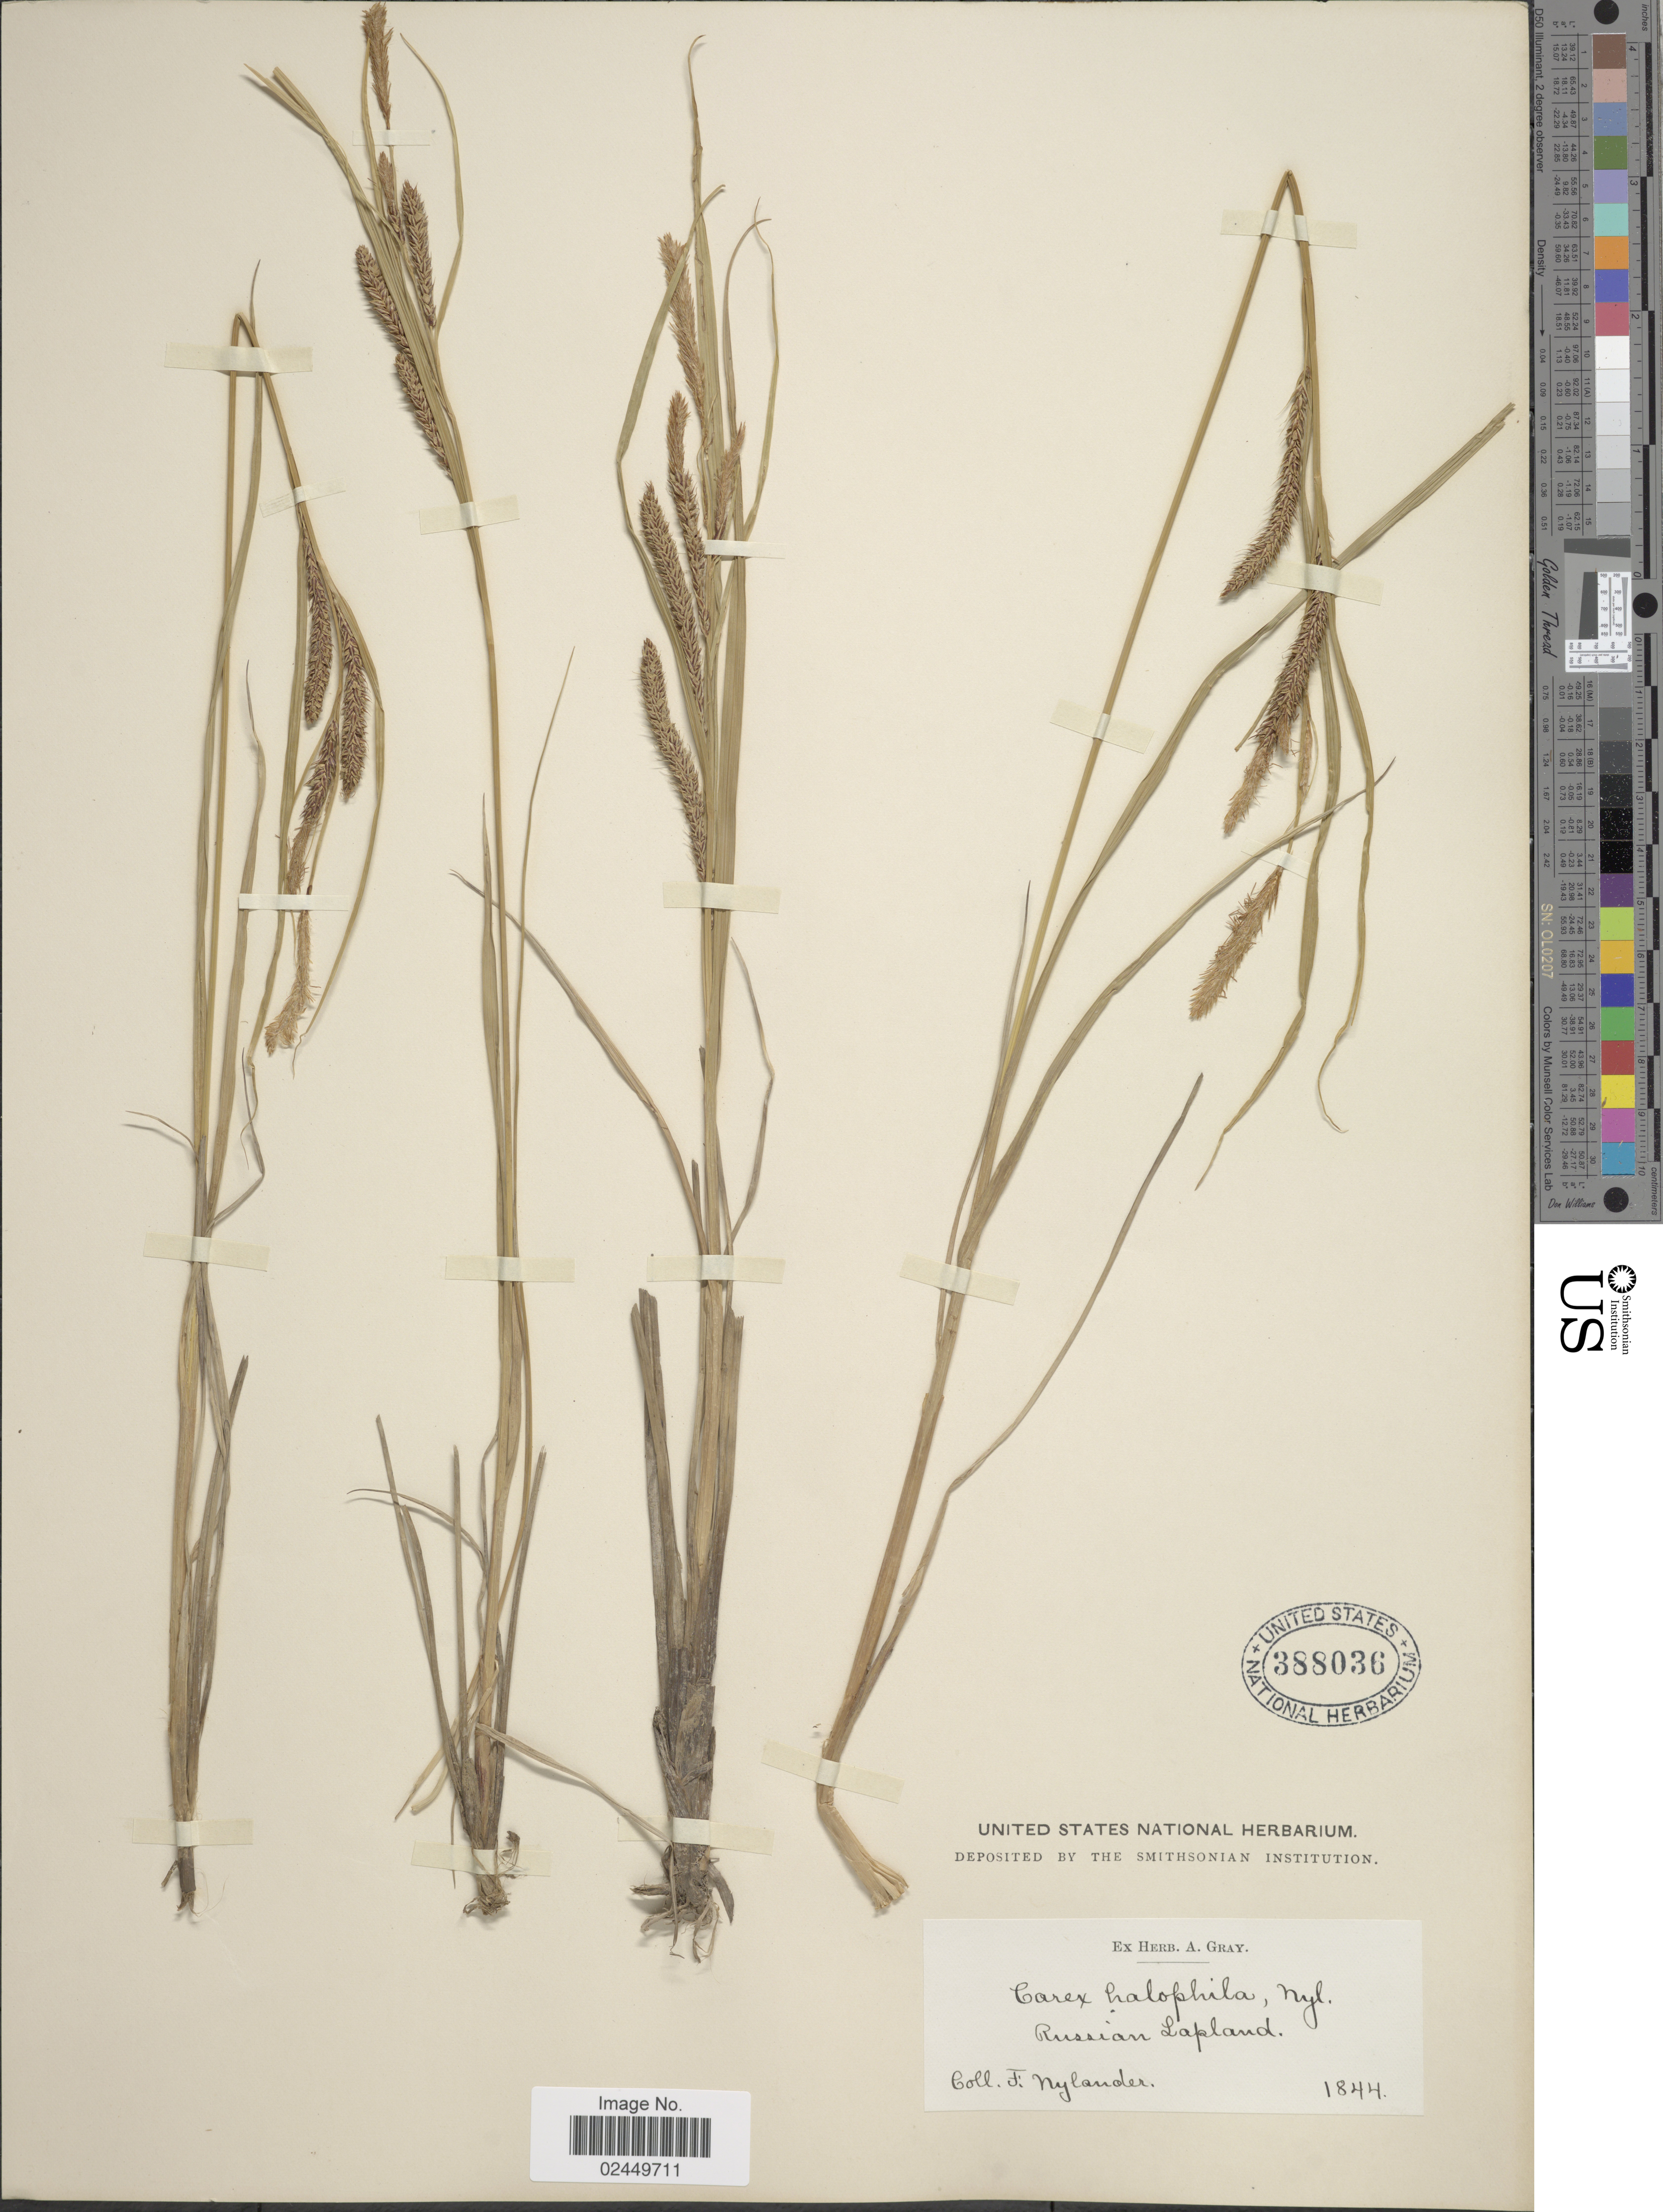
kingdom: Plantae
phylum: Tracheophyta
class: Liliopsida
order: Poales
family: Cyperaceae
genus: Carex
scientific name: Carex x halophila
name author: F. Nyl.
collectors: F. Nylander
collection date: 1844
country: Russian Federation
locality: Russian Lapland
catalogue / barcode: US 388036